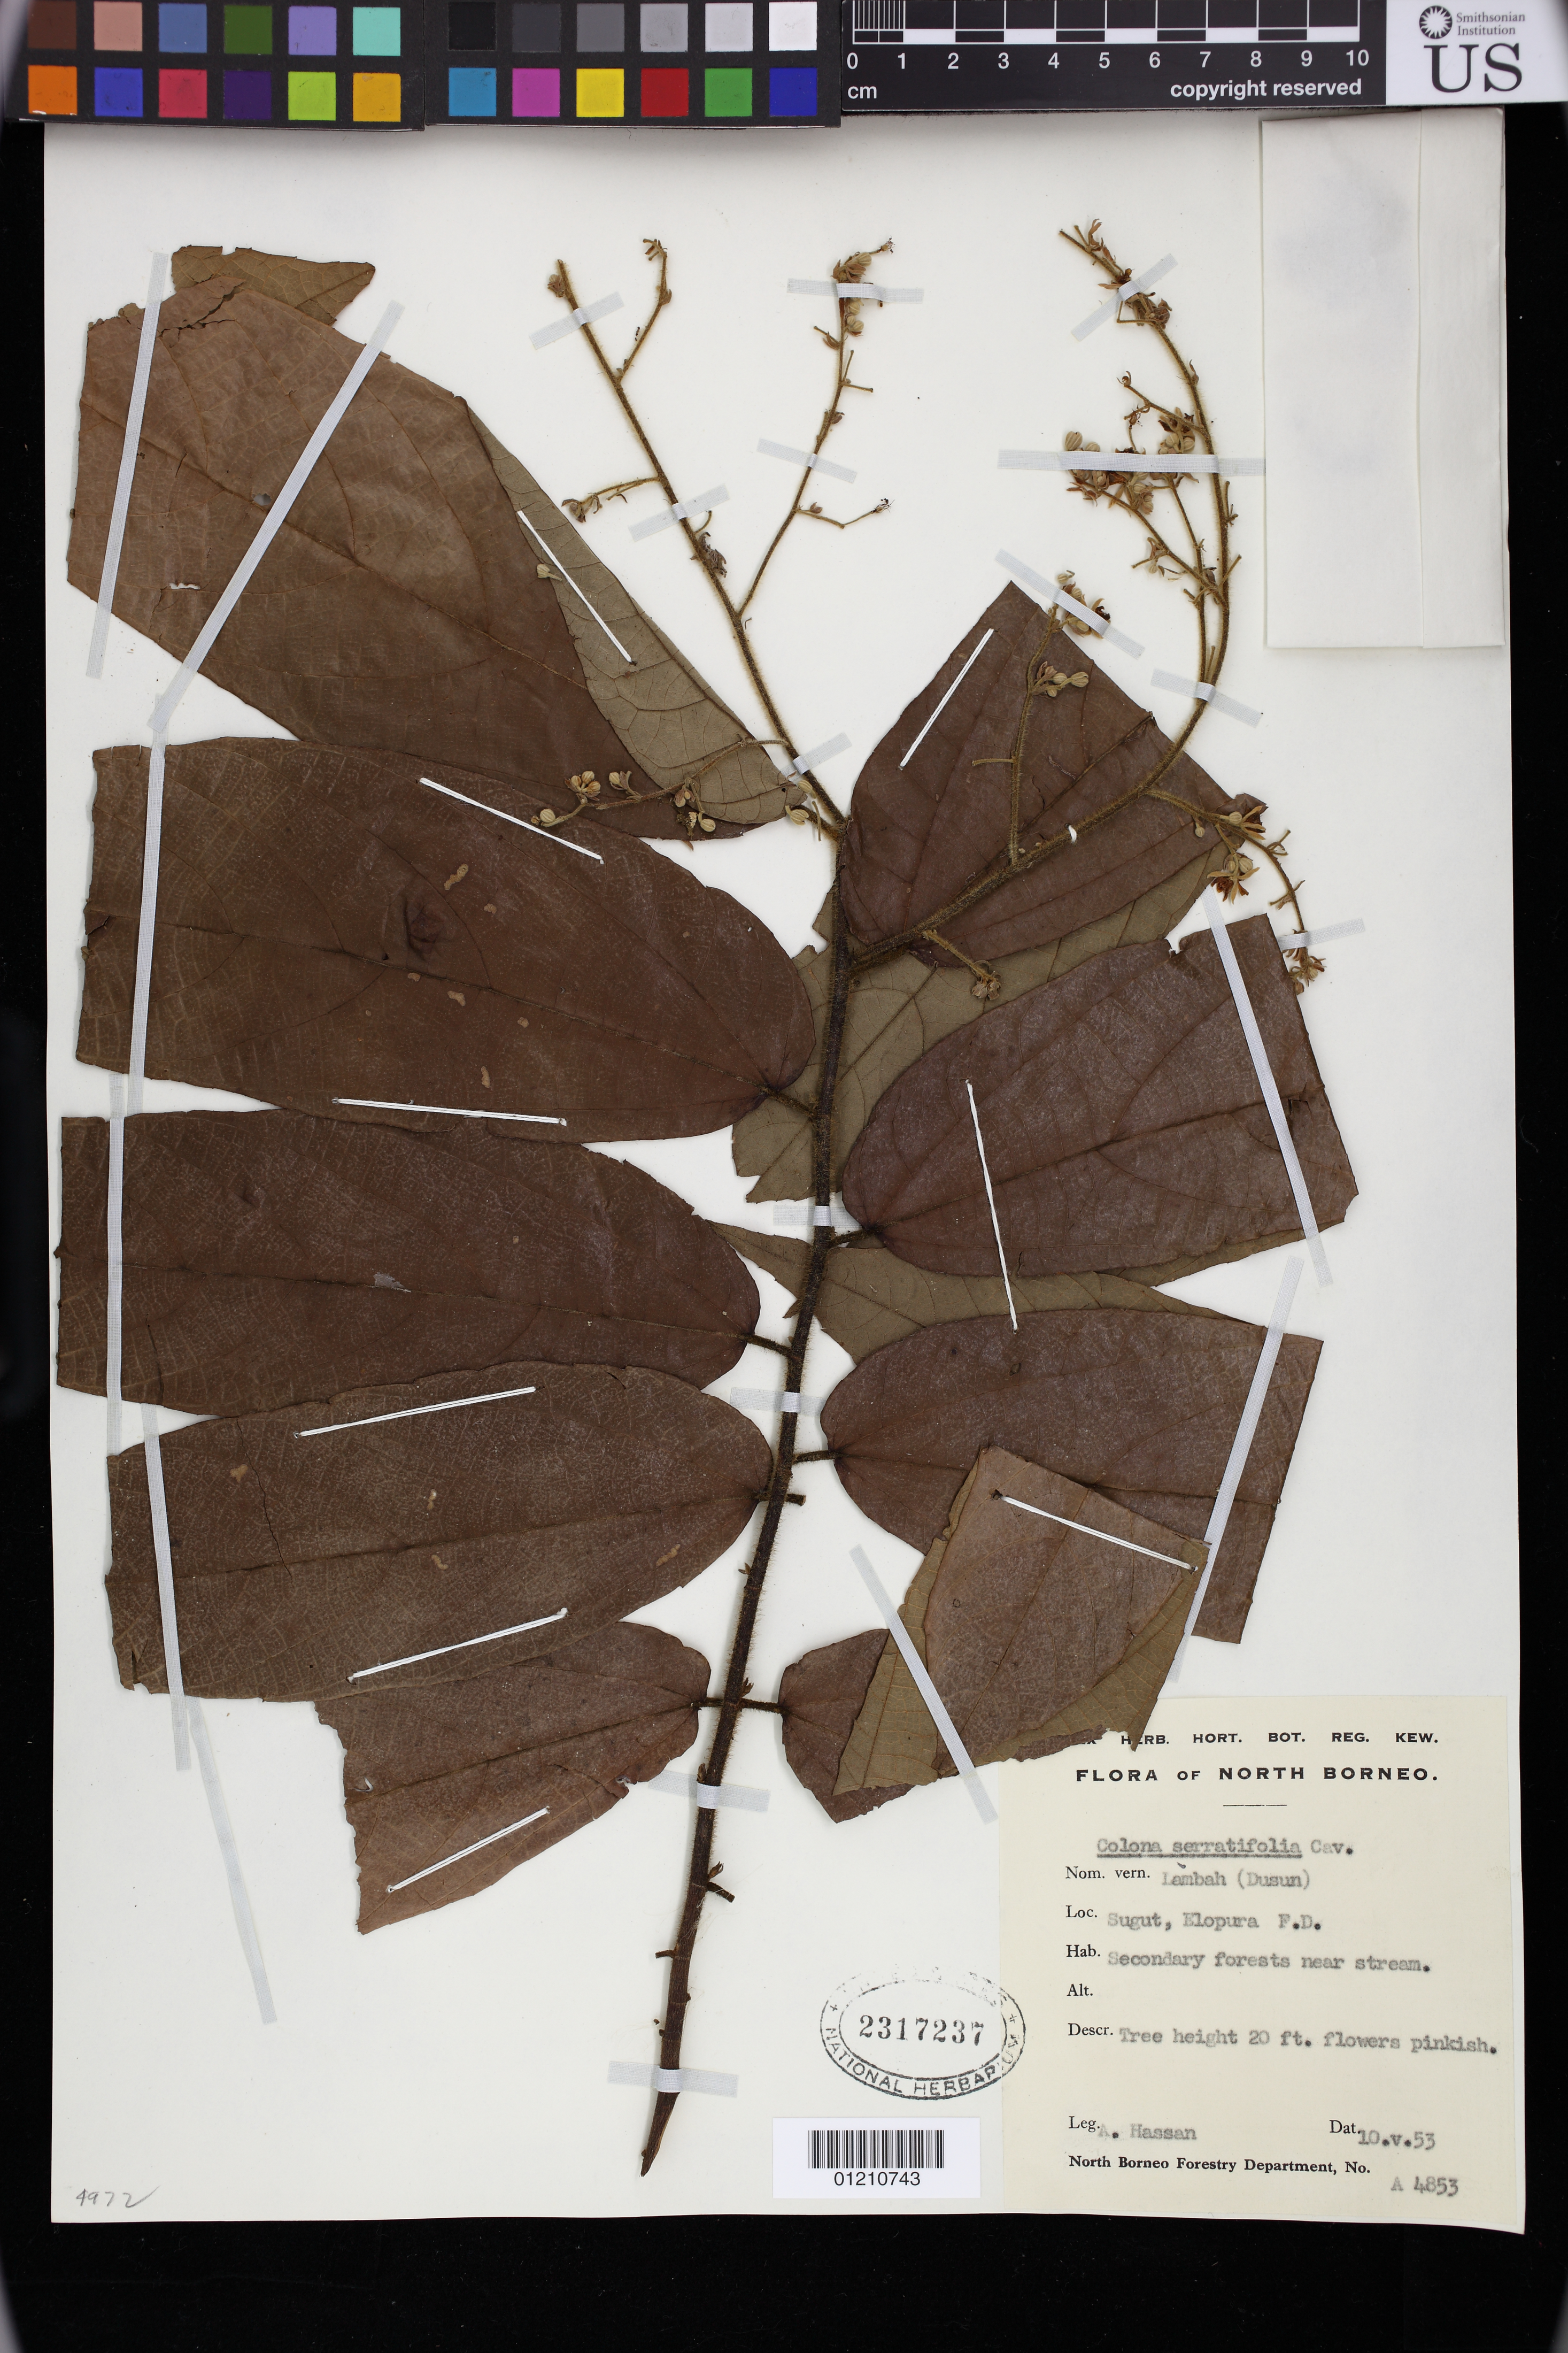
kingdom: Plantae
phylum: Tracheophyta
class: Magnoliopsida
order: Malvales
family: Malvaceae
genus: Colona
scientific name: Colona serratifolia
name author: Cav.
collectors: A. Hassan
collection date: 1953-05-10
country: Malaysia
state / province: Sabah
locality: Sugut River (Sugut), Sandakan (Elopura) F.D. Secondary forests near stream. North Borneo.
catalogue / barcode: US 2317237